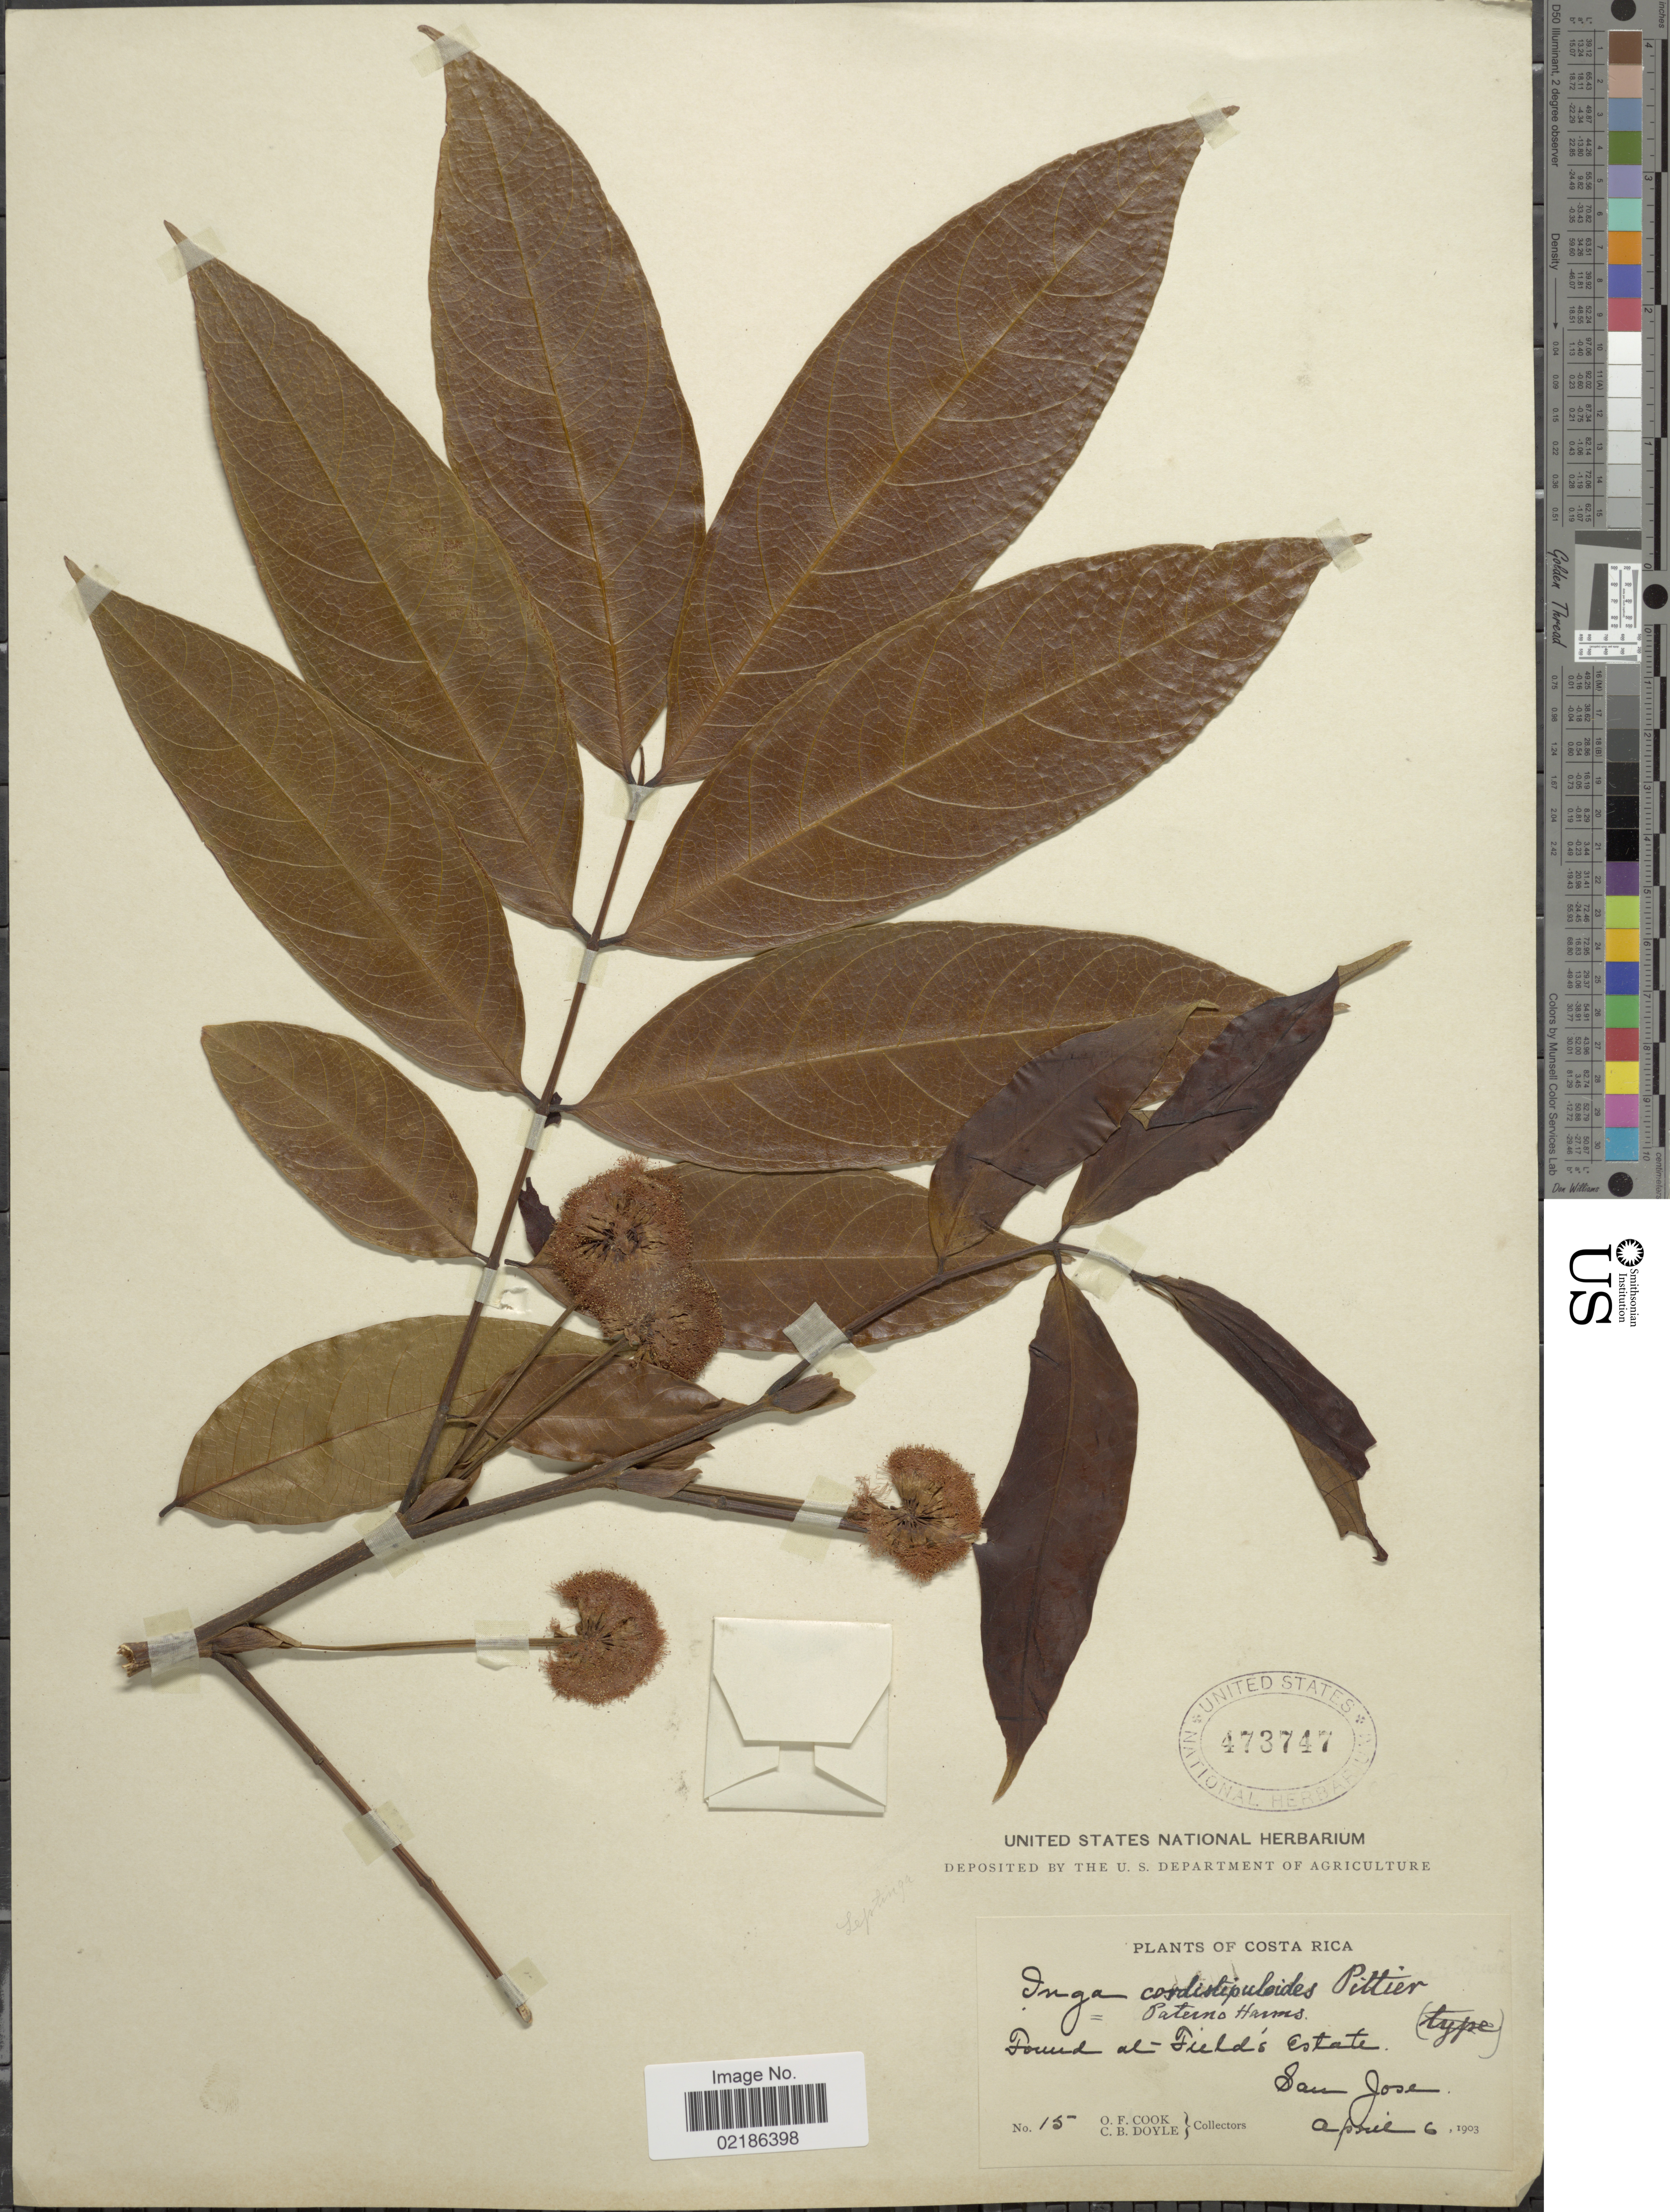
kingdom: Plantae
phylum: Tracheophyta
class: Magnoliopsida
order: Fabales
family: Fabaceae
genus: Inga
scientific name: Inga paterno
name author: Harms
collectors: O. F. Cook & C. Doyle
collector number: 15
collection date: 1903-04-06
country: Costa Rica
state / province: San José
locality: Field's Estate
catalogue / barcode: US 473747